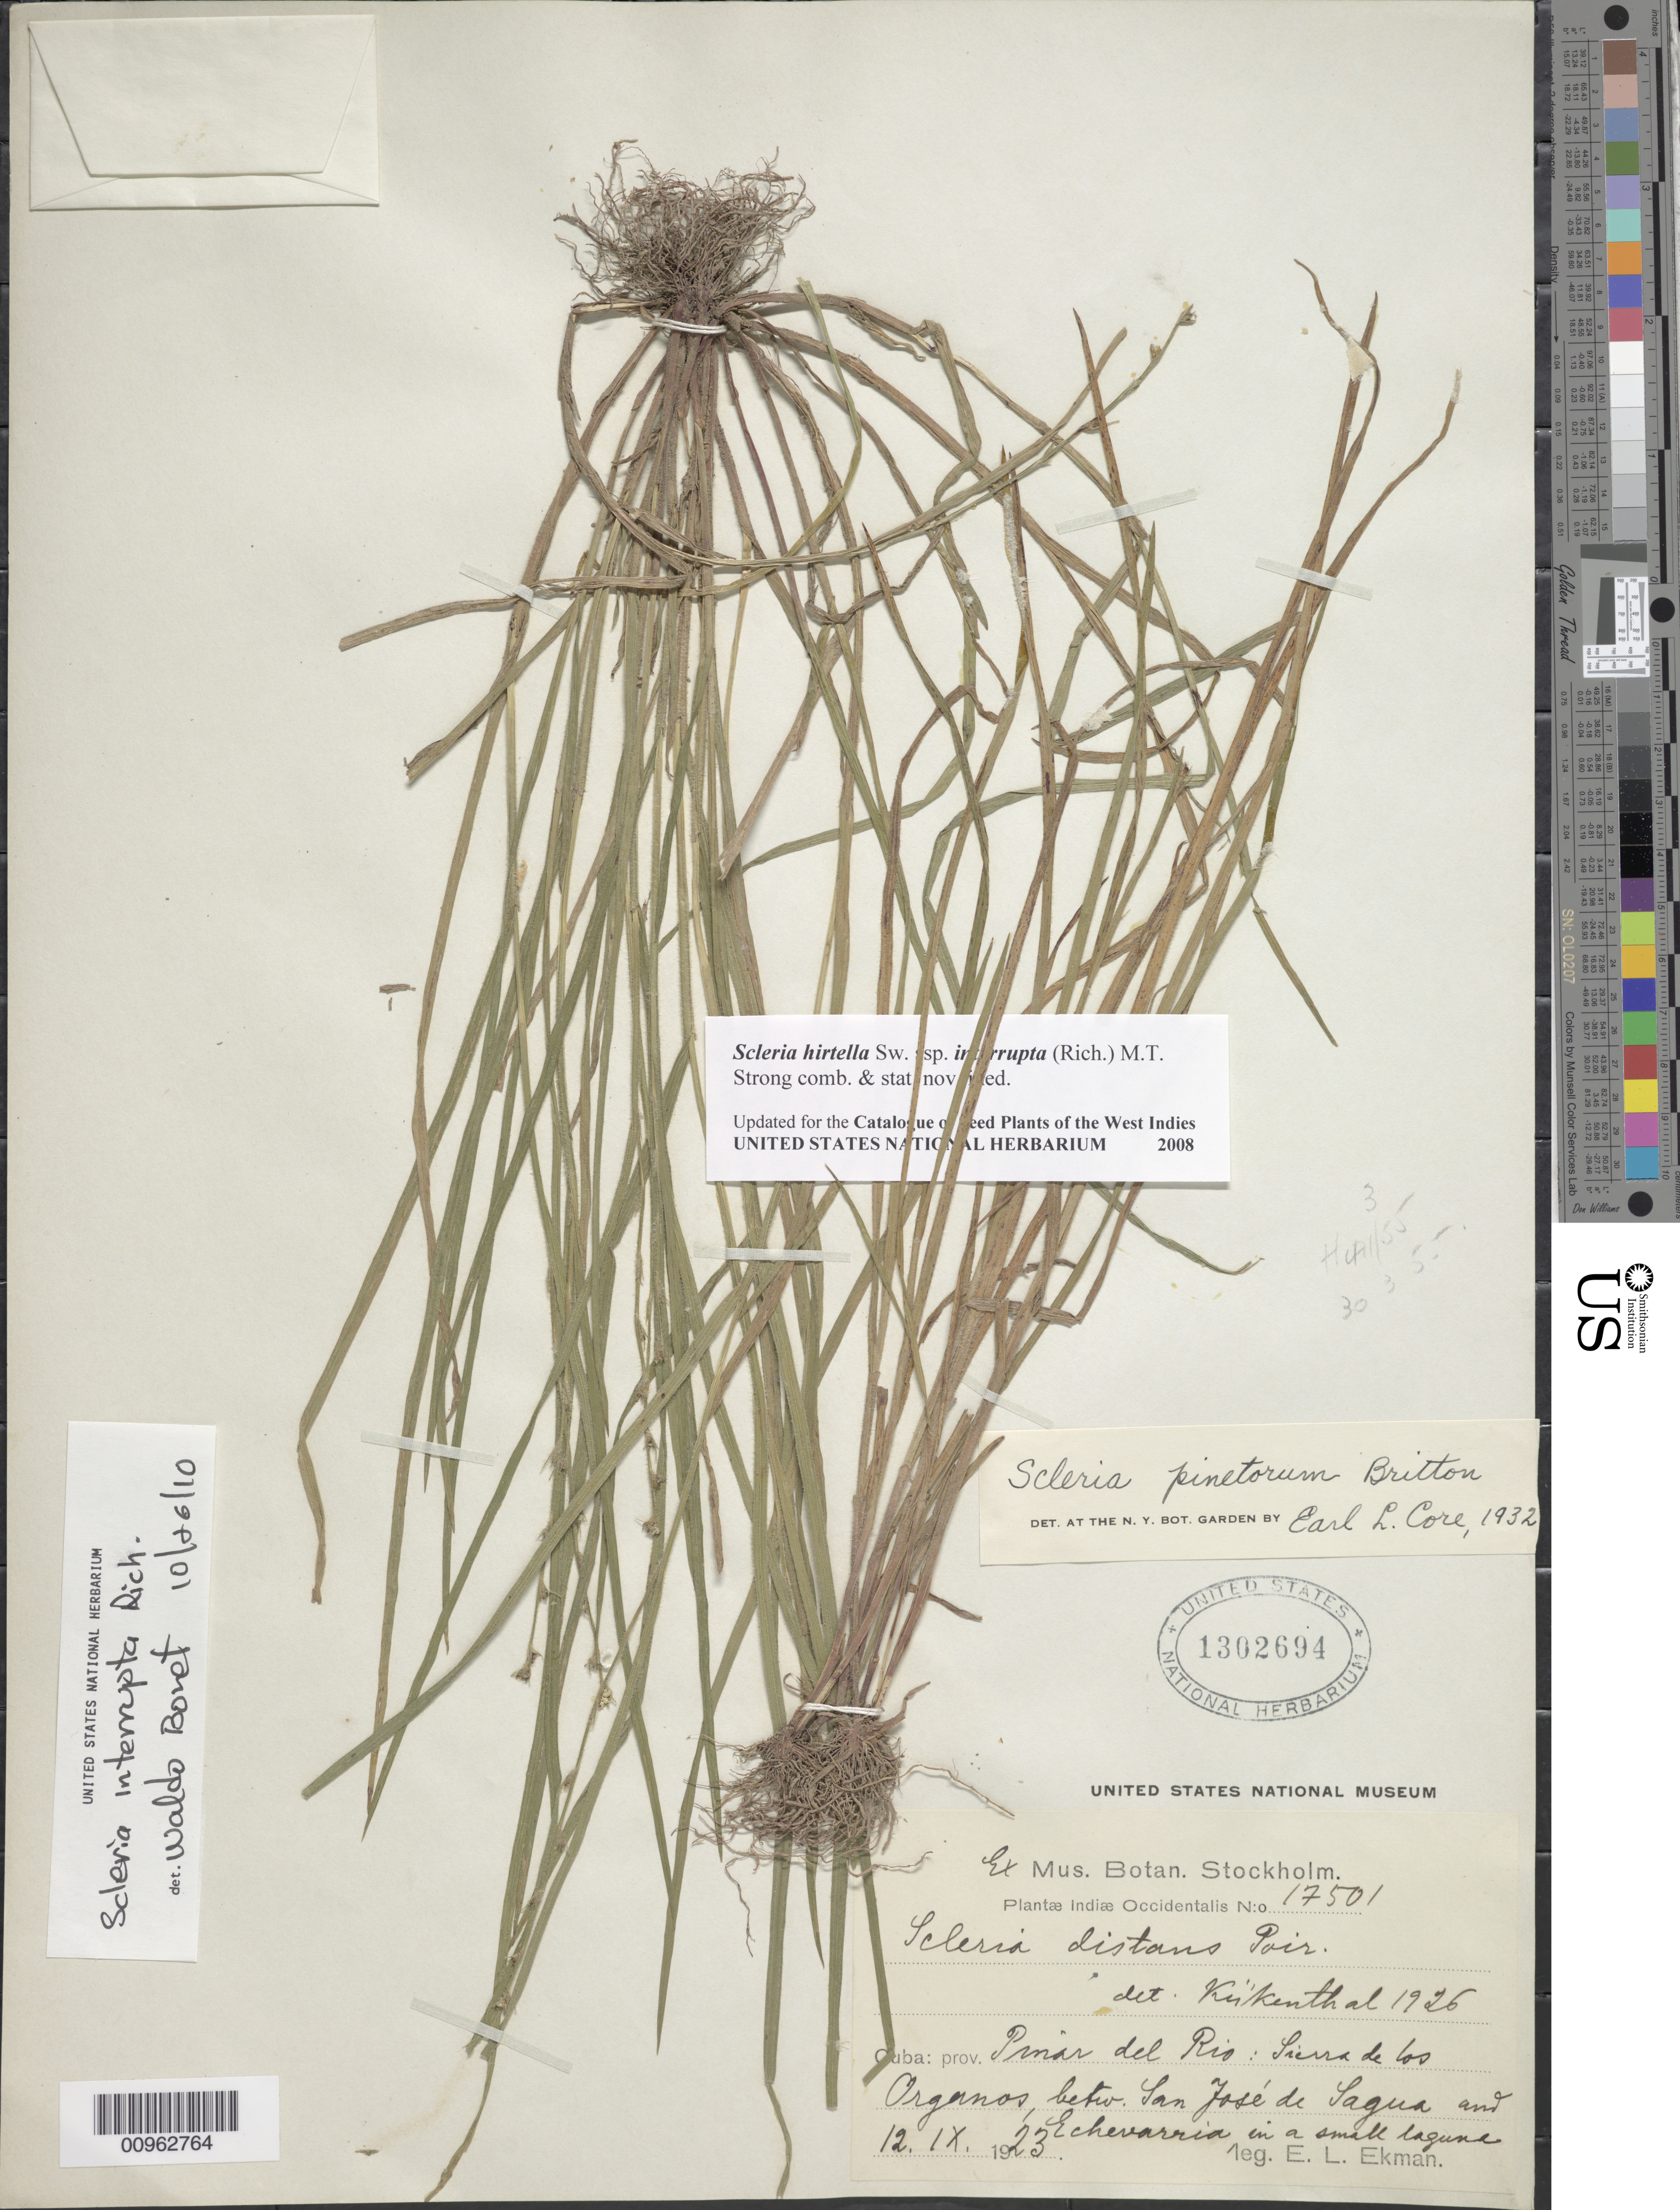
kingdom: Plantae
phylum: Tracheophyta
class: Liliopsida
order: Poales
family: Cyperaceae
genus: Scleria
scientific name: Scleria hirtella subsp. interrupta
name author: (Rich.) M.T. Strong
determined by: Strong, M. T., (US), Smithsonian Institution - National Museum of Natural History (UNITED STATES)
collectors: E. L. Ekman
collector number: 17501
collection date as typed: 12 Sep 1923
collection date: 1923-09-12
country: Cuba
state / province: Pinar del Rio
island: Cuba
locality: Sierra de los Organos, between San José de Yagua and "Echevarria"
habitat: In a small laguna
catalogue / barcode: US 1302694